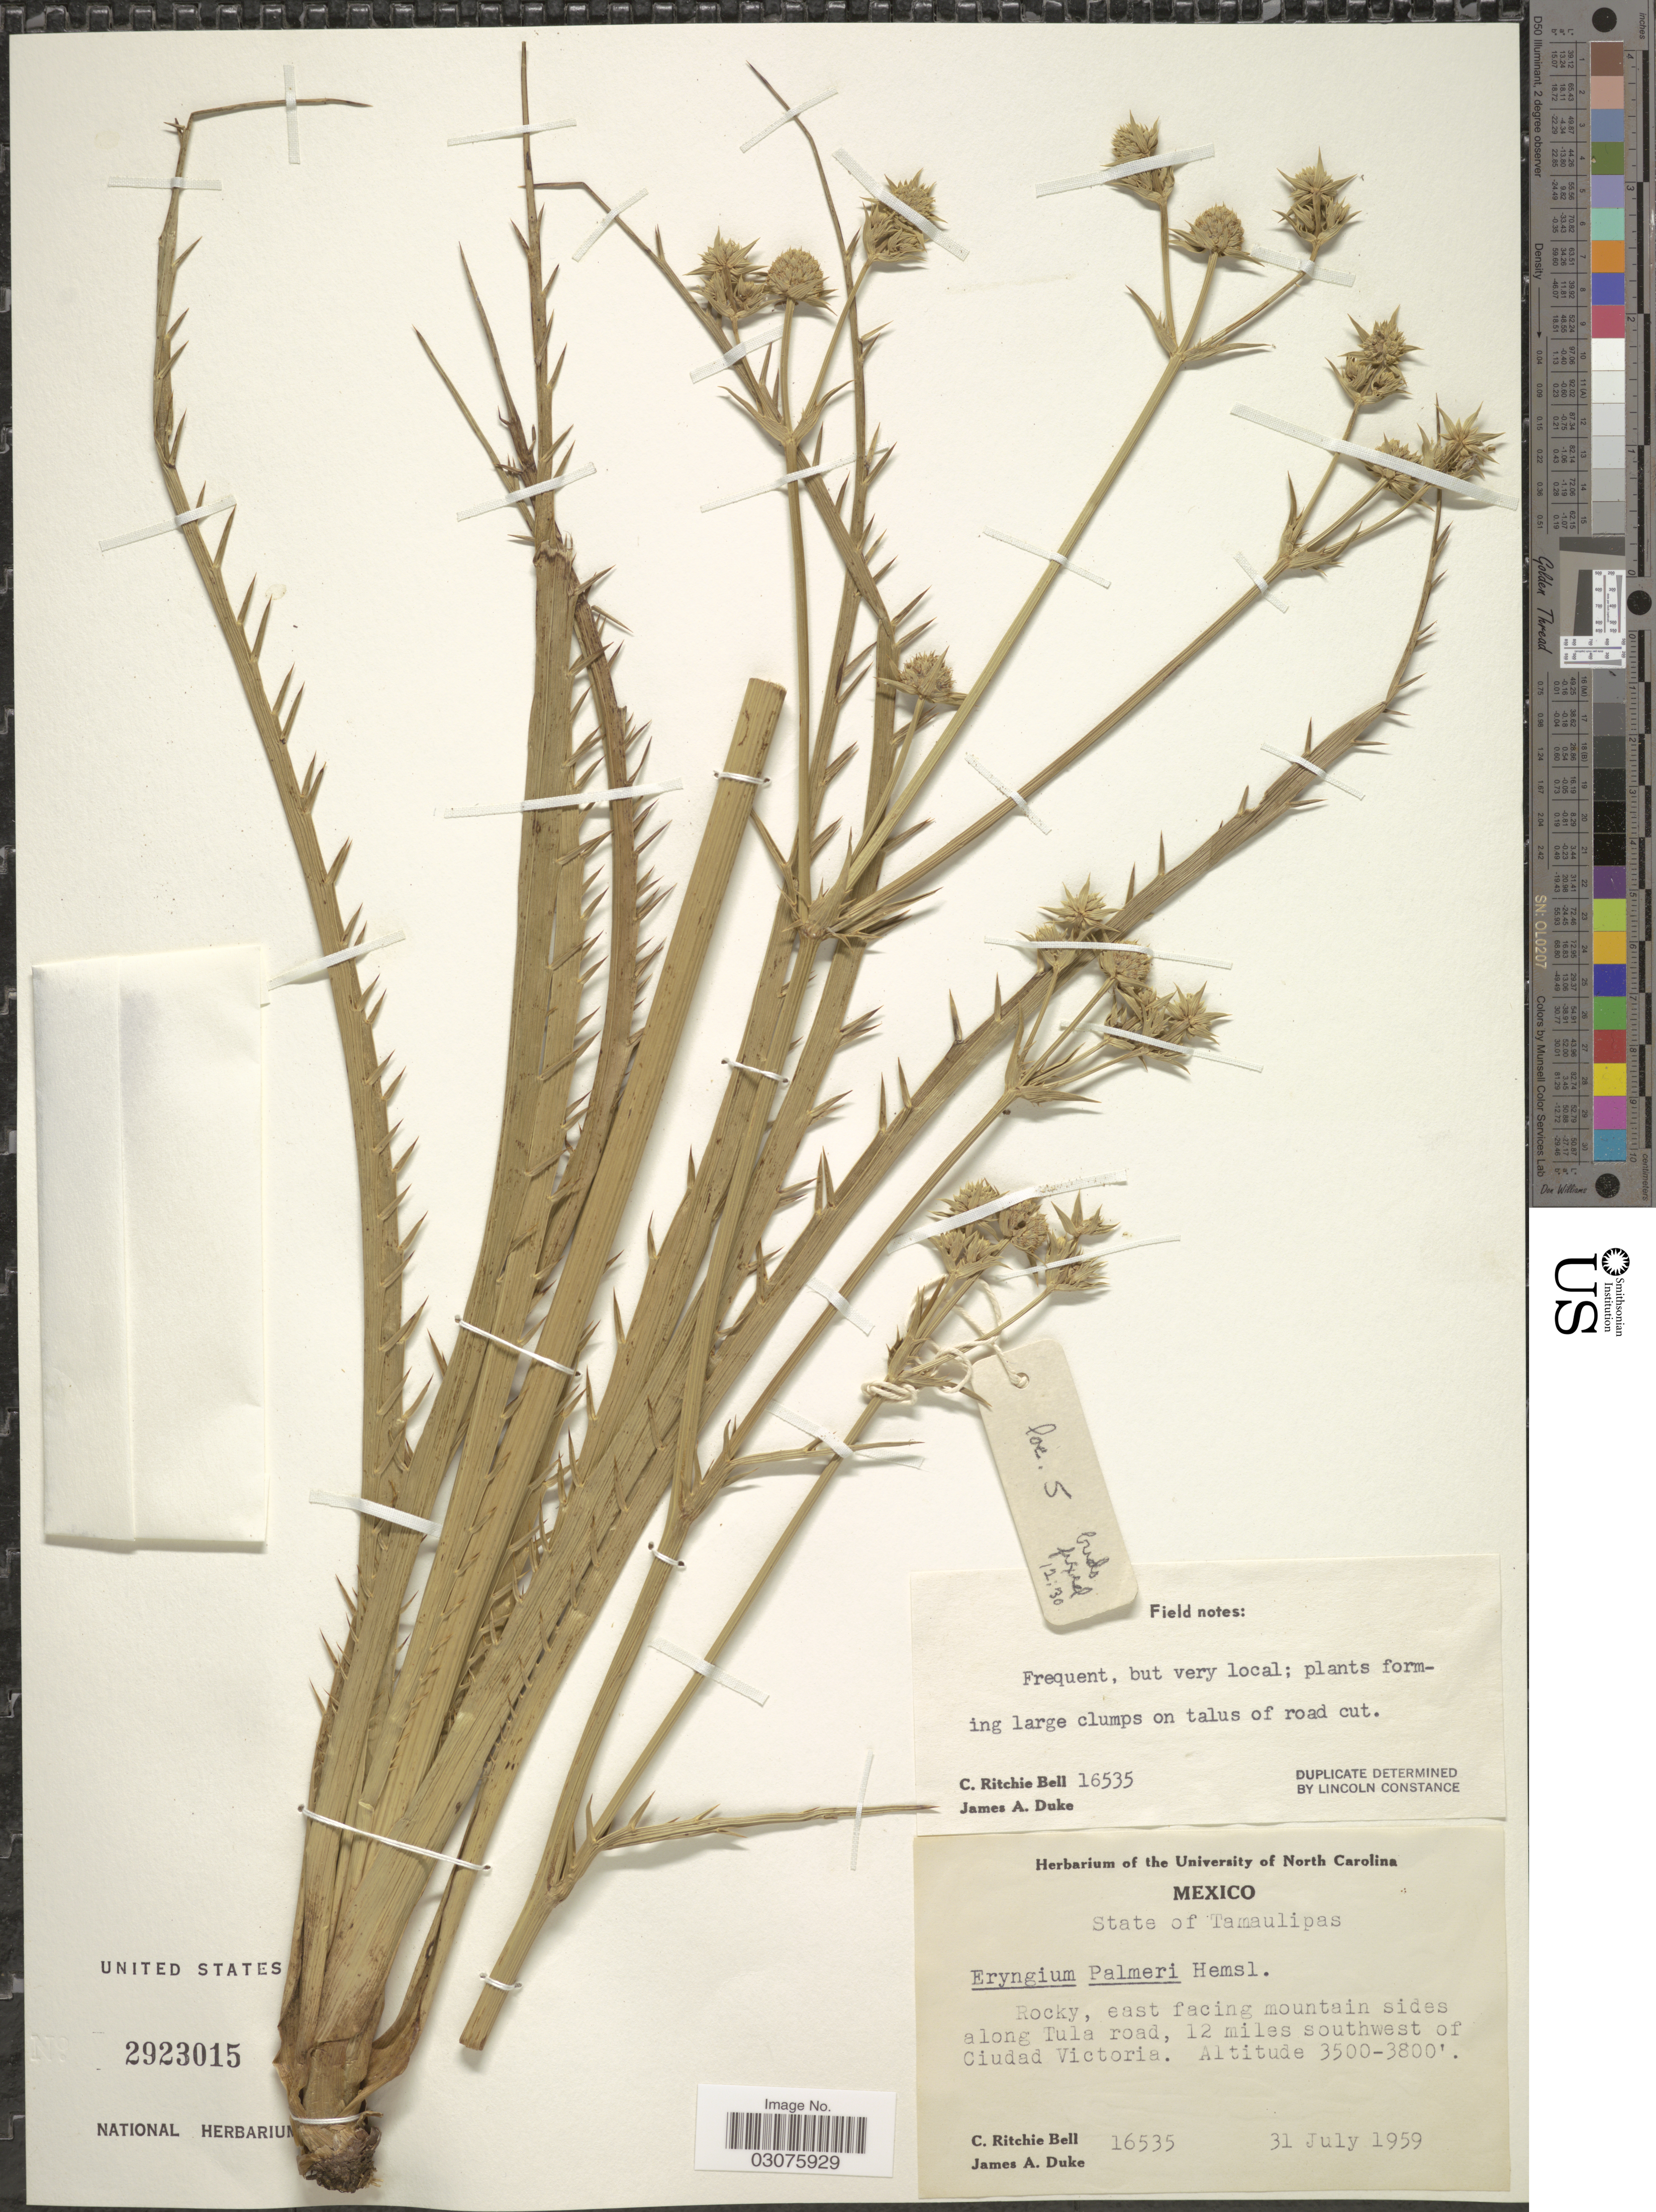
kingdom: Plantae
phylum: Tracheophyta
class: Magnoliopsida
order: Apiales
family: Apiaceae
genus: Eryngium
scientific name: Eryngium palmeri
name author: Hemsl. in Hook. f.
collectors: C. R. Bell & J. A. Duke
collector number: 16535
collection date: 1959-07-31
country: Mexico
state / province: Tamaulipas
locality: State of Tamaulipas. Rocky, east facing mountain sides along Tula road, 12 miles southwest of Ciudad Victoria.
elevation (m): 1067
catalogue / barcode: US 2923015